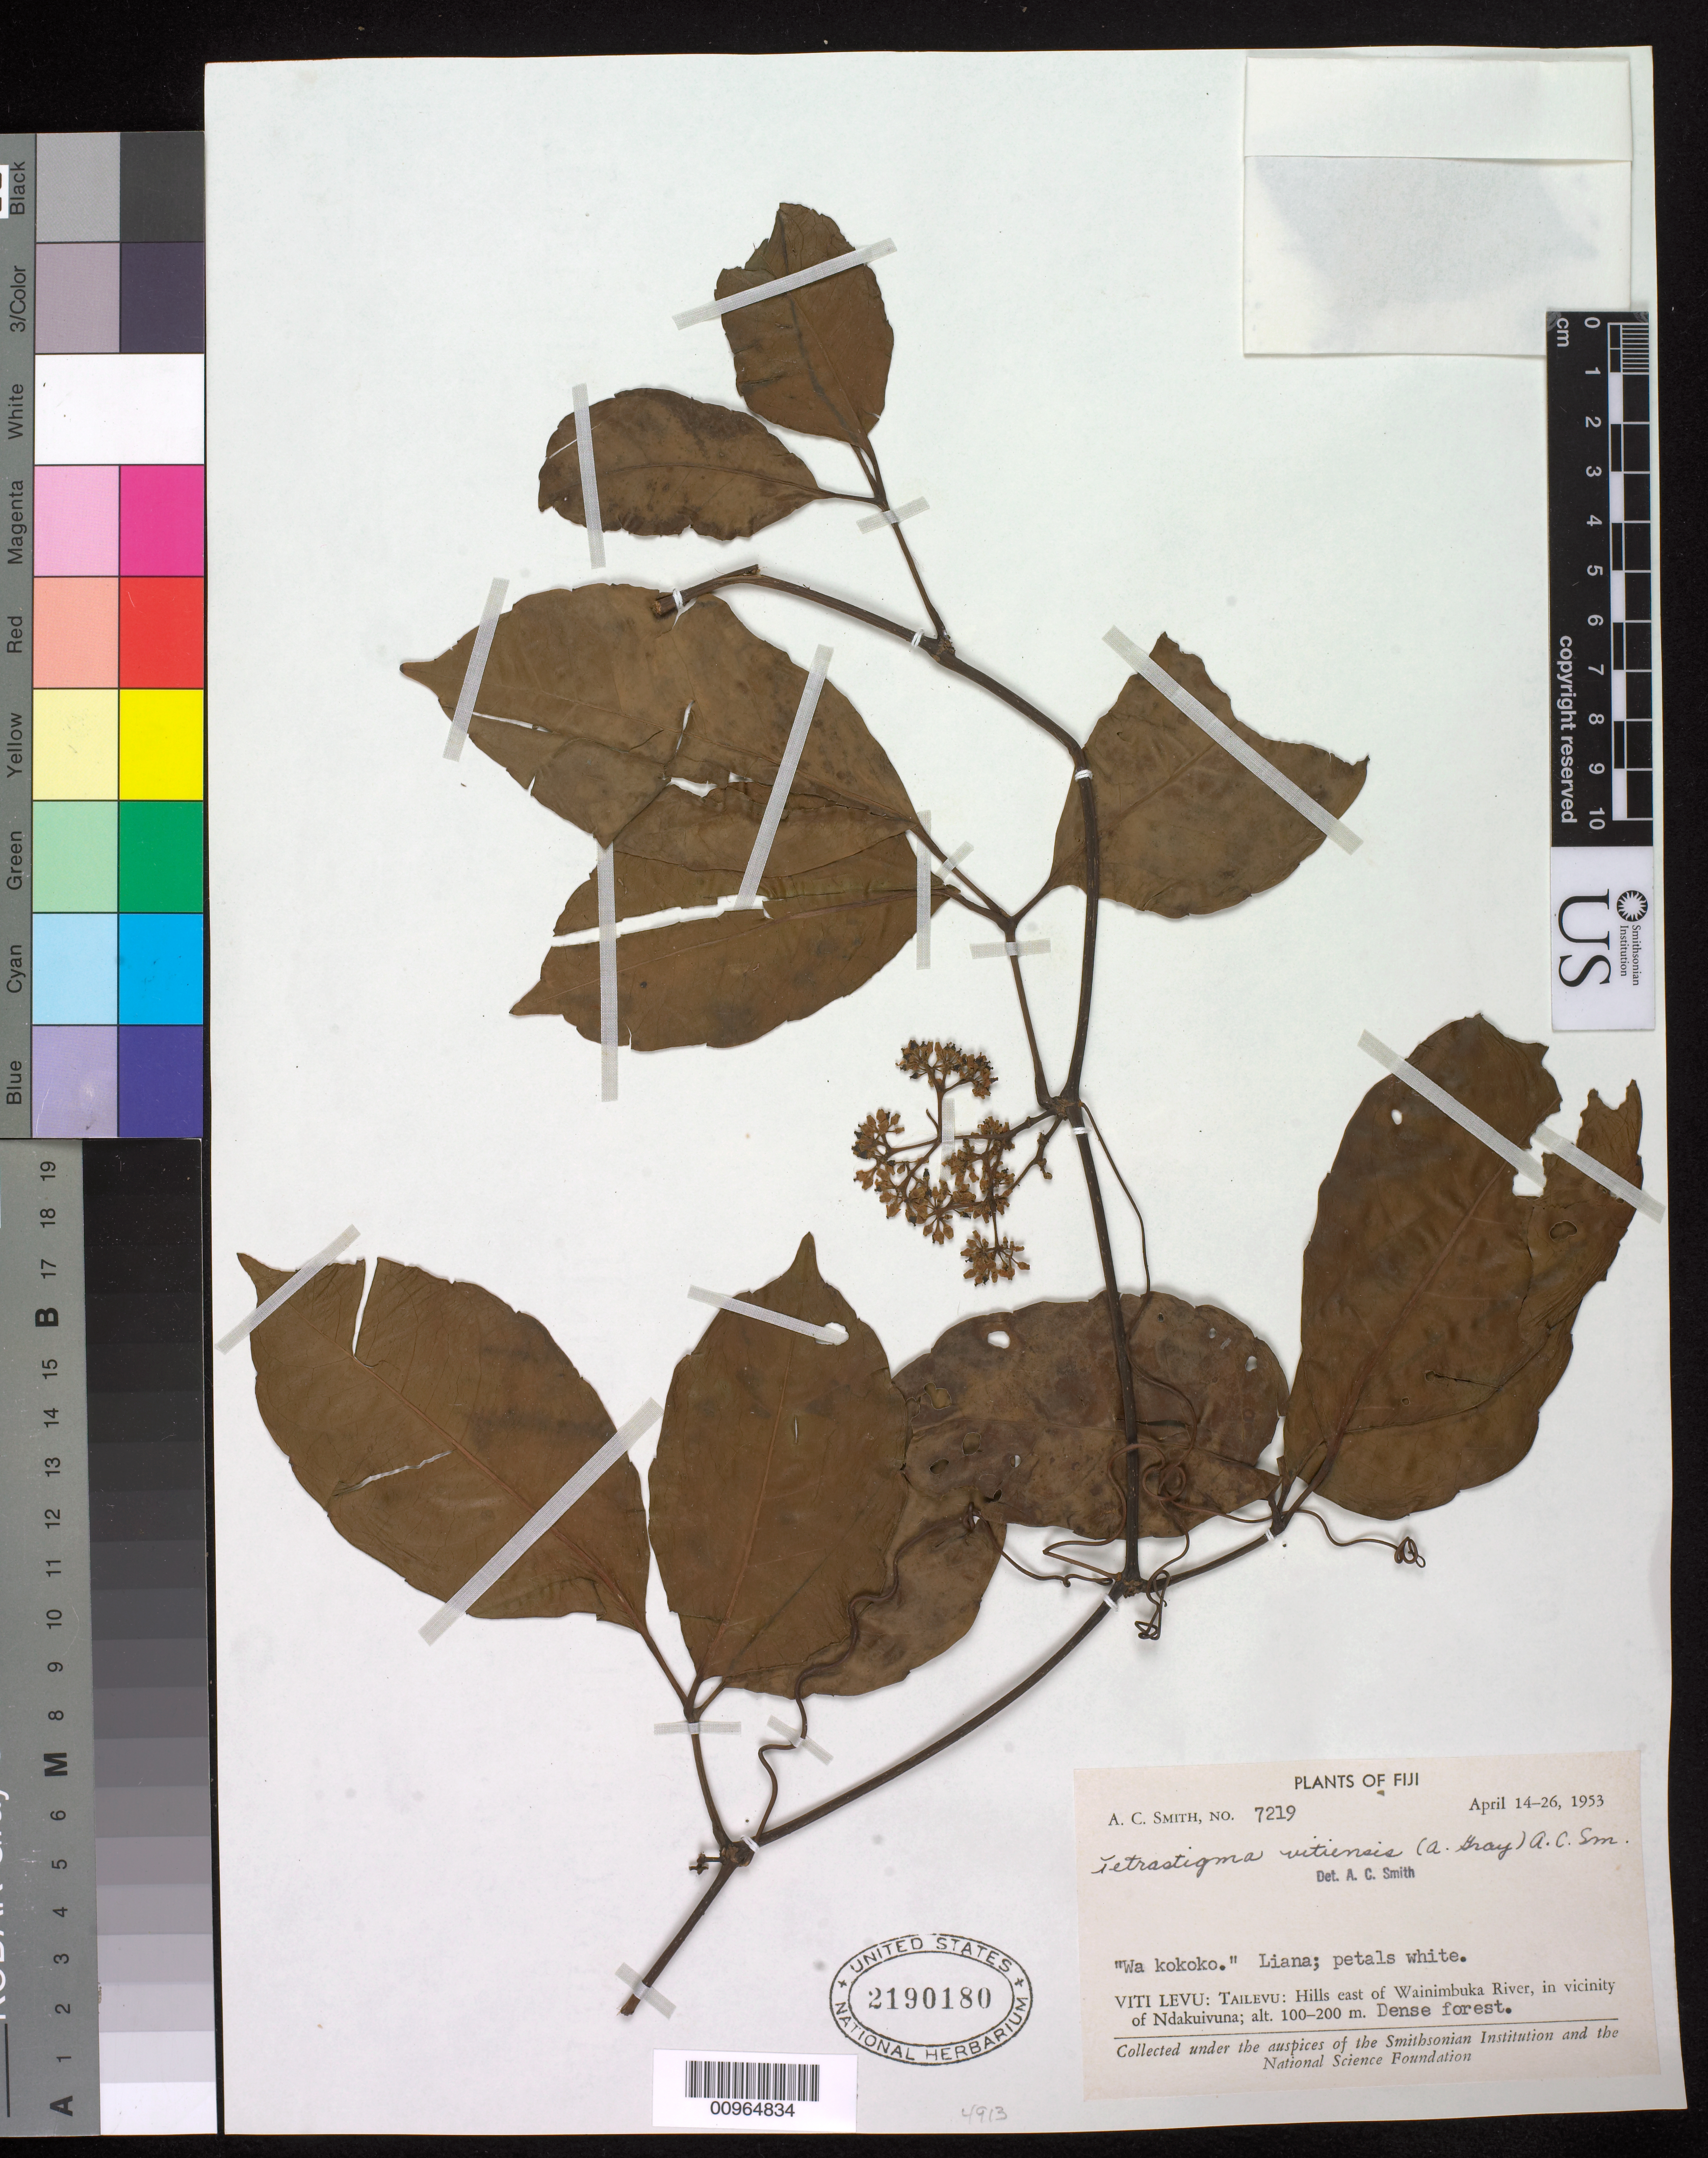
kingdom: Plantae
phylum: Tracheophyta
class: Magnoliopsida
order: Vitales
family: Vitaceae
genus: Tetrastigma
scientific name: Tetrastigma vitiensis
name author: (A. Gray) A.C. Sm.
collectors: C. A. Smith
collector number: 7219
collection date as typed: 14 Apr 1953 to 26 Apr 1953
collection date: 1953-04-14/1953-04-26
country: Fiji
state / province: Central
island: Viti Levu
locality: Hills E of Wainimbuka River, in vicinity of Ndakuivuna. Tailevu. Dense forest.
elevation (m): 100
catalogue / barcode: US 2190180